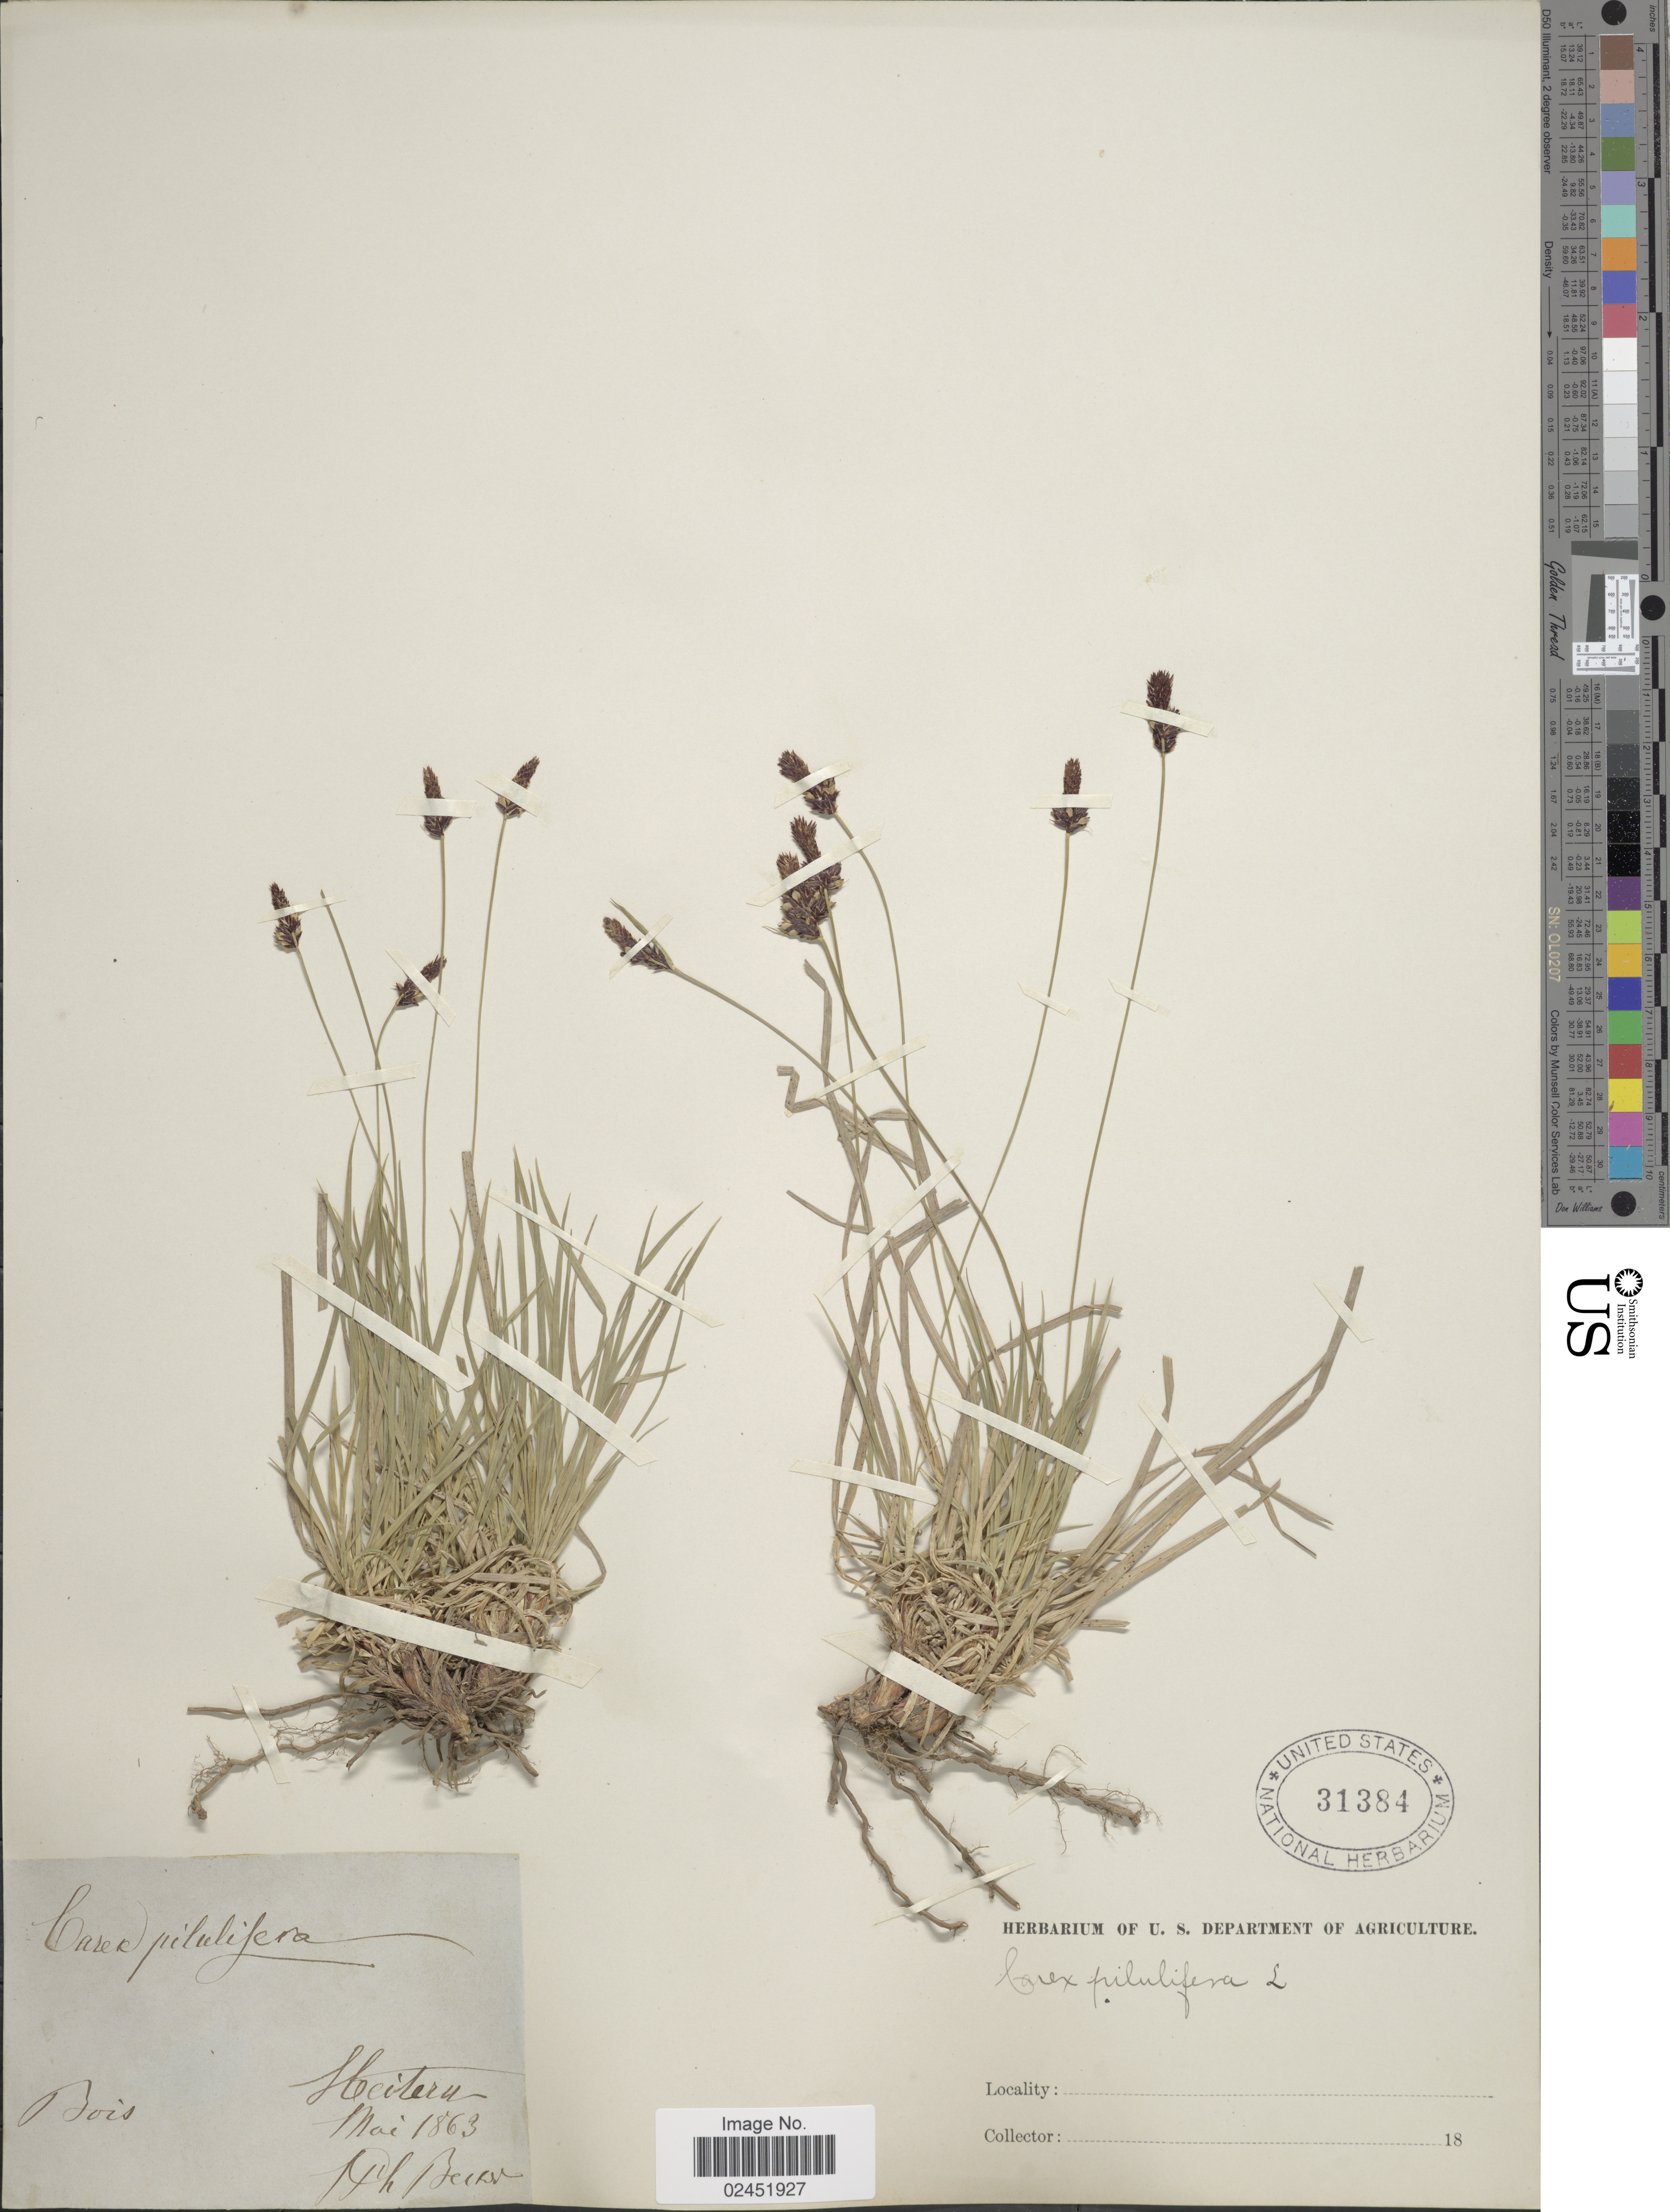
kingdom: Plantae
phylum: Tracheophyta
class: Liliopsida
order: Poales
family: Cyperaceae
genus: Carex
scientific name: Carex pilulifera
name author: L.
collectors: -. Becker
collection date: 1863-05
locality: Bois, [illegible text]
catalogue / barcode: US 31384